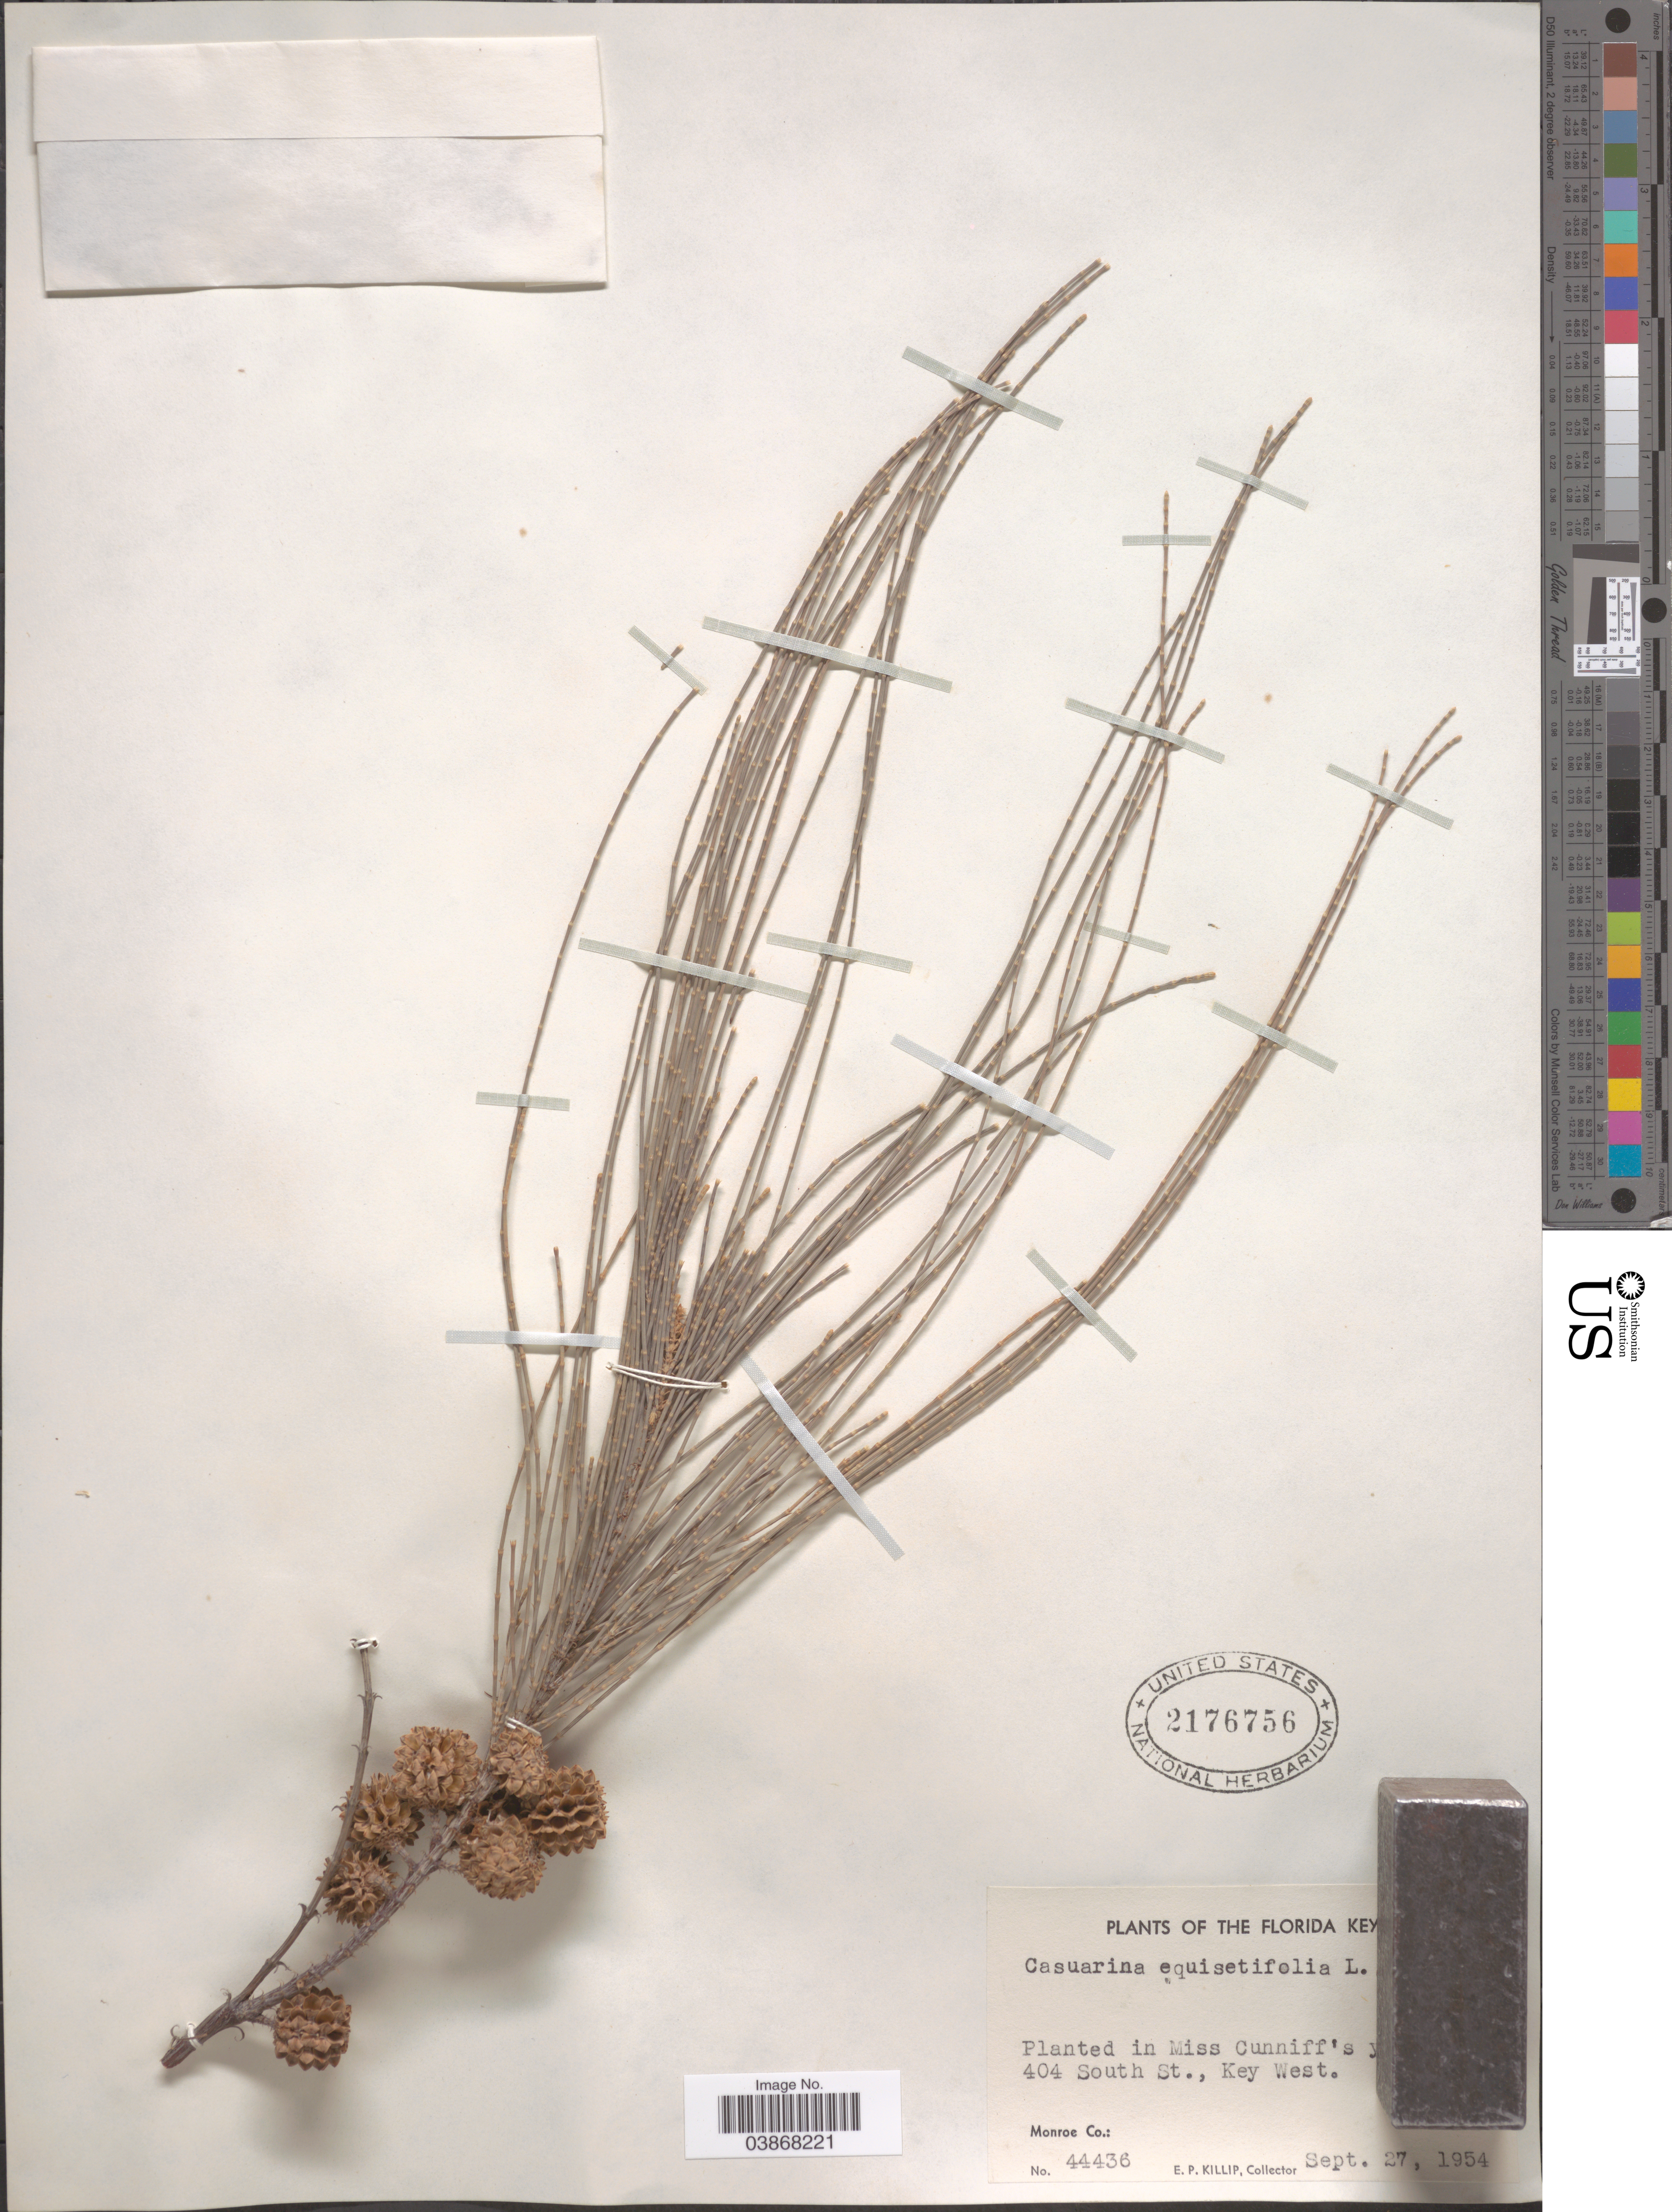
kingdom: Plantae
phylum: Tracheophyta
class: Magnoliopsida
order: Fagales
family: Casuarinaceae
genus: Casuarina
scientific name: Casuarina equisetifolia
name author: L.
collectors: E. P. Killip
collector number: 44436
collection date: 1954-09-27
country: United States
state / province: Florida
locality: The Florida Key [illegible text]. Miss Cunniff's y [illegible text] 404 South St., Key West. Monroe Co.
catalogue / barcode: US 2176756